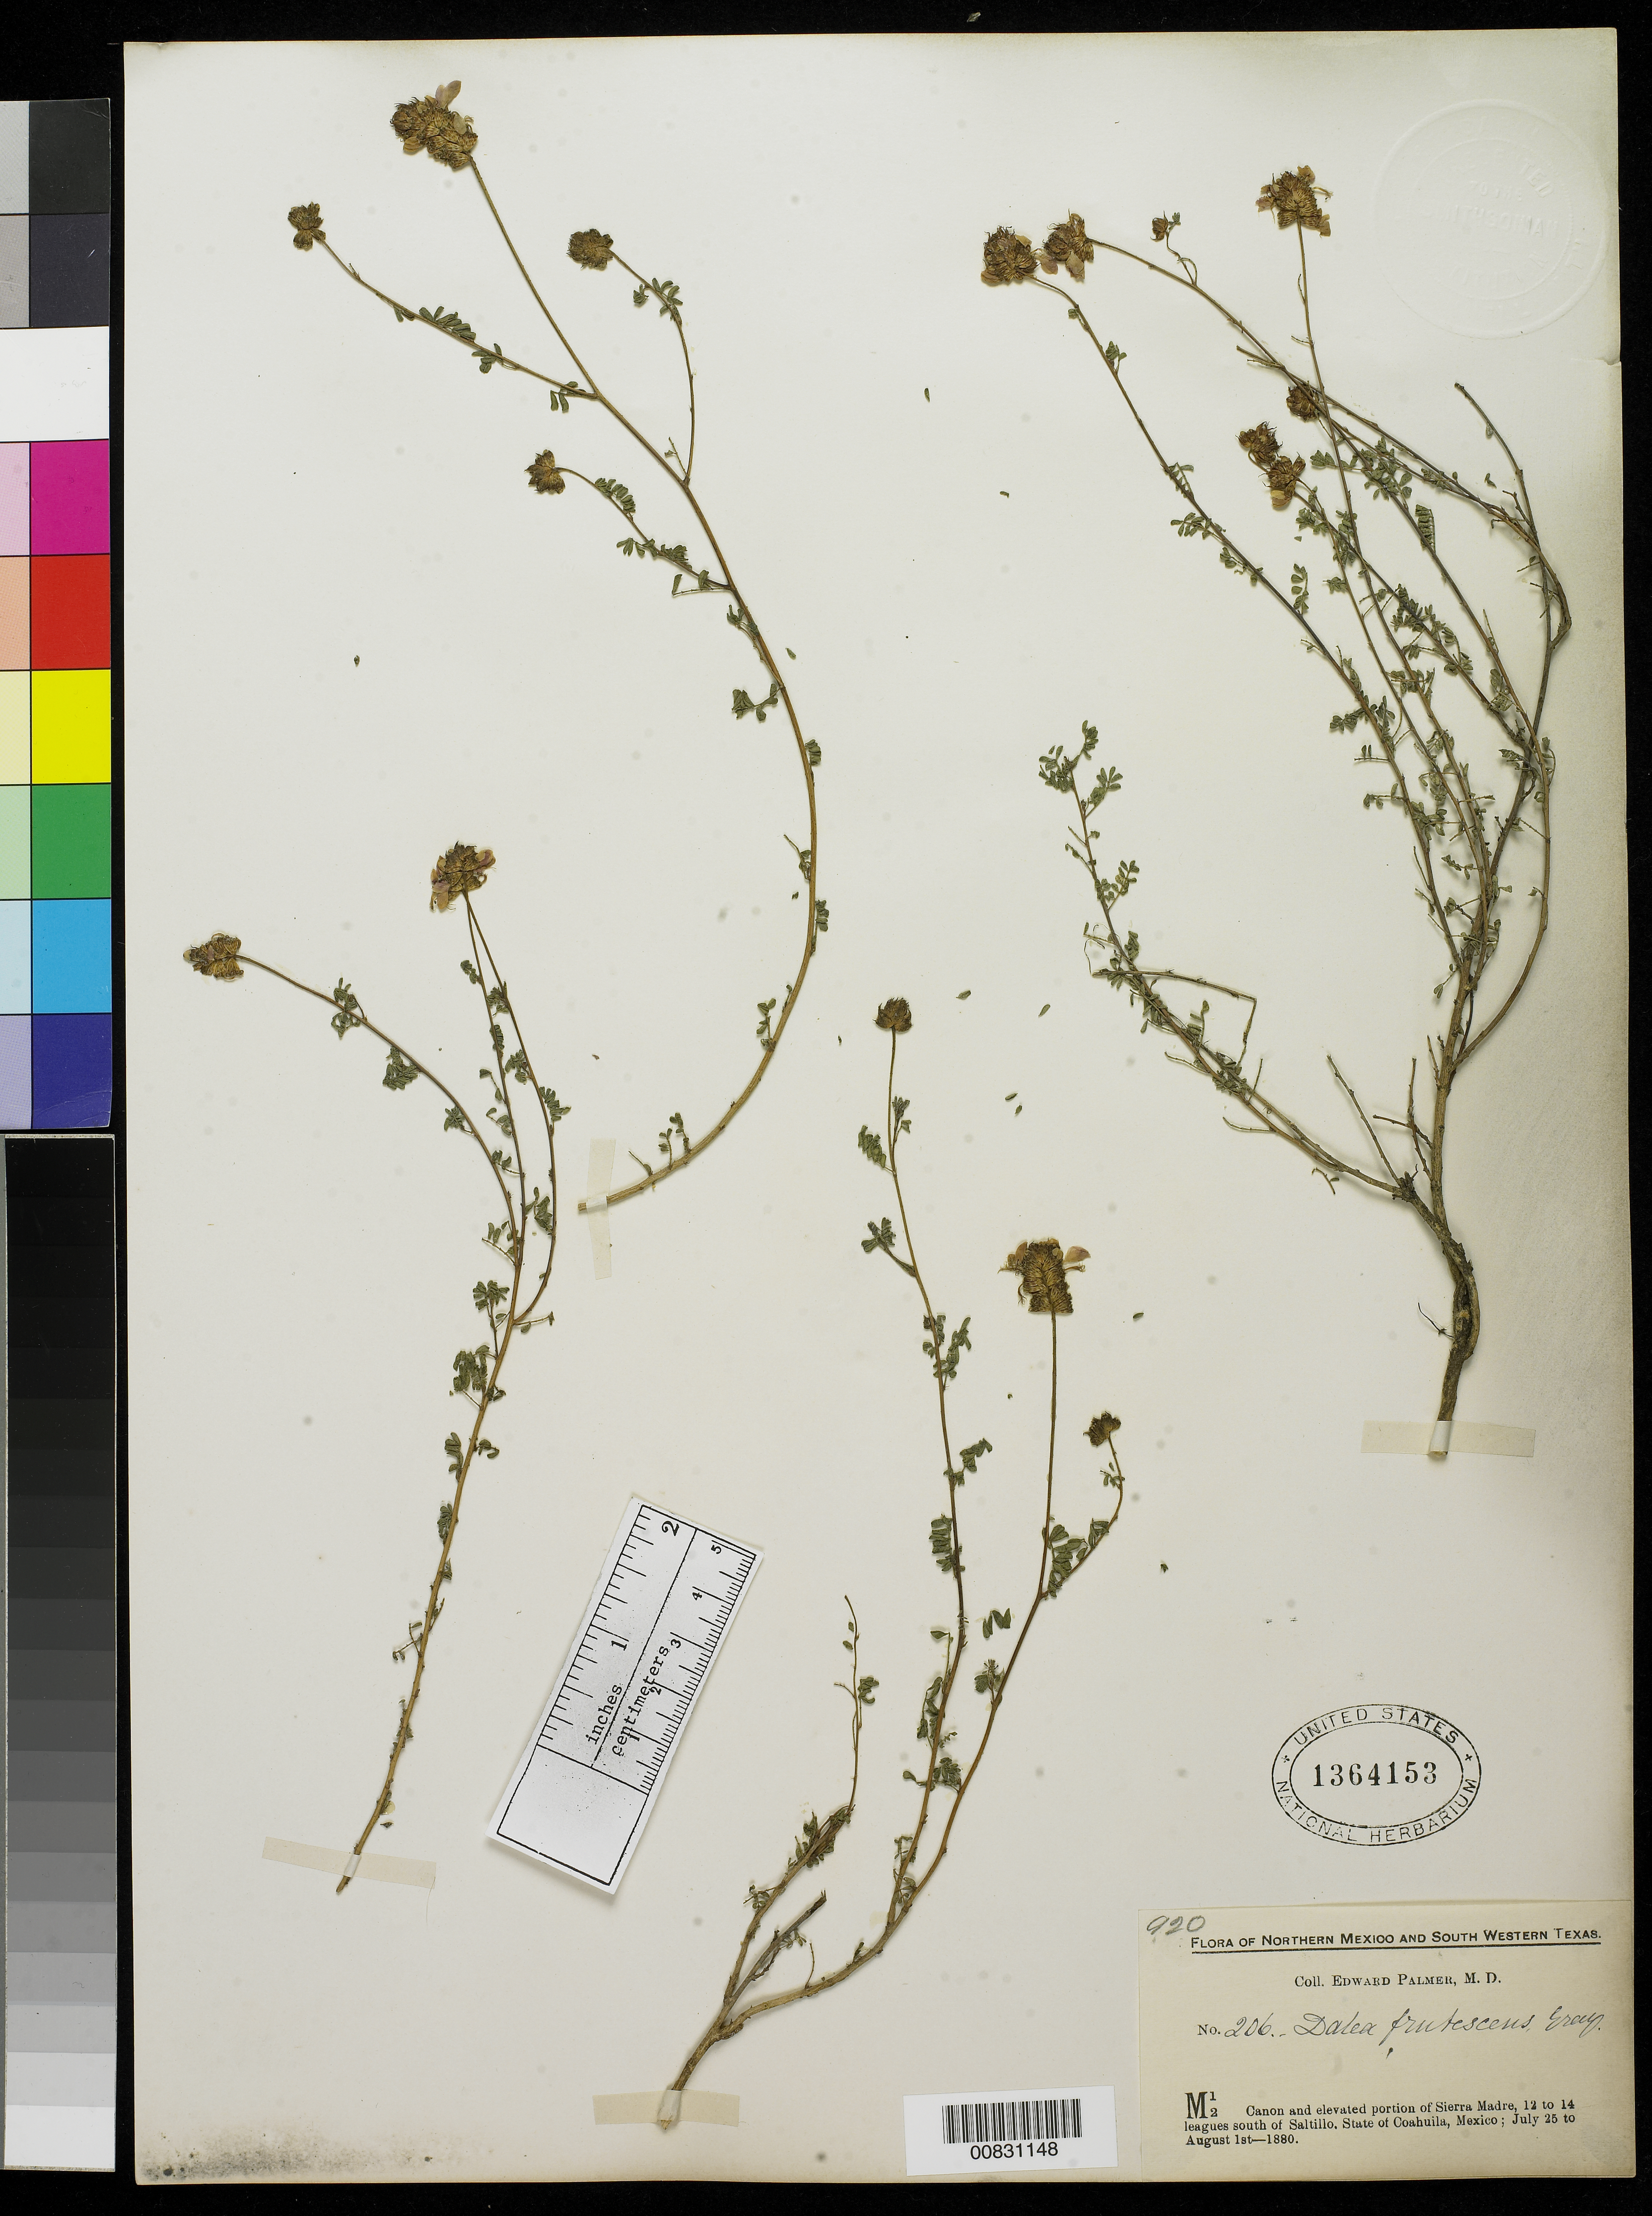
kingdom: Plantae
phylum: Tracheophyta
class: Magnoliopsida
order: Fabales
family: Fabaceae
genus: Dalea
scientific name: Dalea frutescens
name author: A. Gray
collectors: E. Palmer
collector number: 206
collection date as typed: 25 Jul 1880 to 01 Aug 1880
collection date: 1880-07-25/1880-08-01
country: Mexico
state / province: Coahuila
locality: M12. Cañon and elevated portions of Sierra Madre, 12 to 14 leagues south of Saltillo, Coahuila.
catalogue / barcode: US 1364153